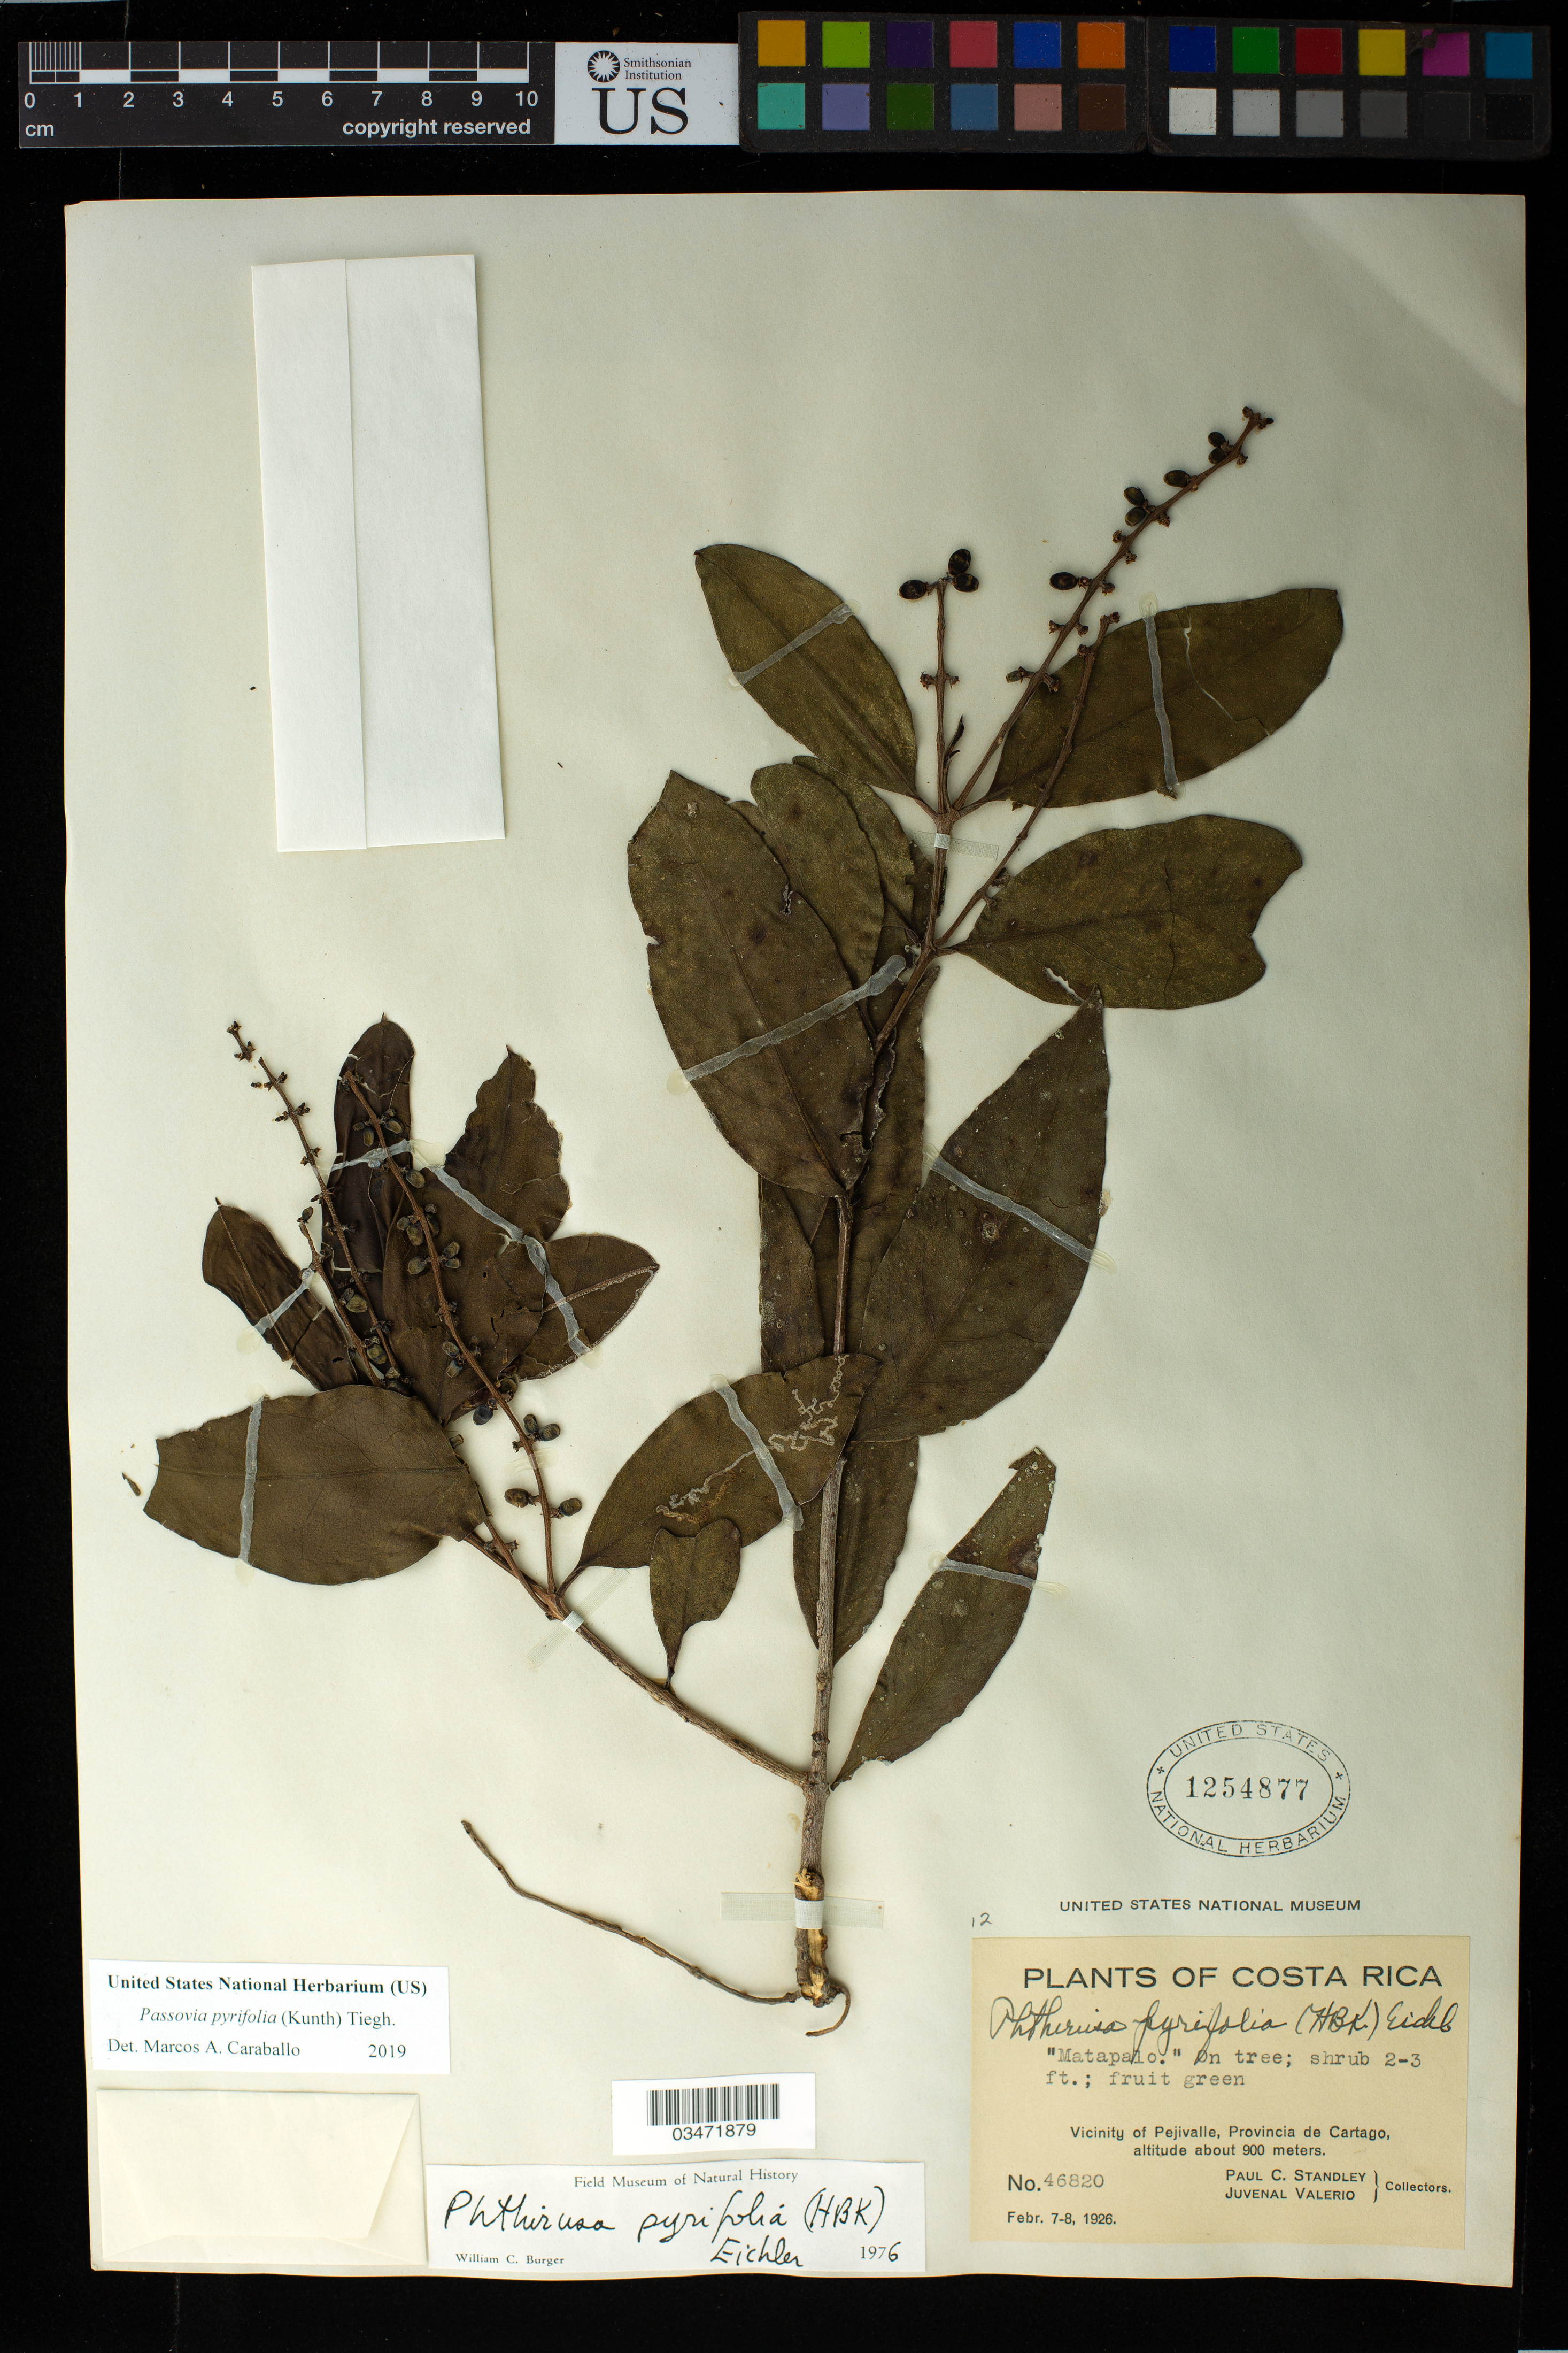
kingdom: Plantae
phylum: Tracheophyta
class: Magnoliopsida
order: Santalales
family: Loranthaceae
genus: Passovia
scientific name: Passovia pyrifolia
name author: (Kunth) Tiegh.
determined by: Caraballo-Ortiz, Marcos A., (MISS), University of Mississippi (UNITED STATES)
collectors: P. C. Standley & J. Valerio R.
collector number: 46820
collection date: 1926-02-07/1926-02-08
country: Costa Rica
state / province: Cartago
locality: Pejivalle, vicinity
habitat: On tree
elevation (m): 900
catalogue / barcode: US 1254877